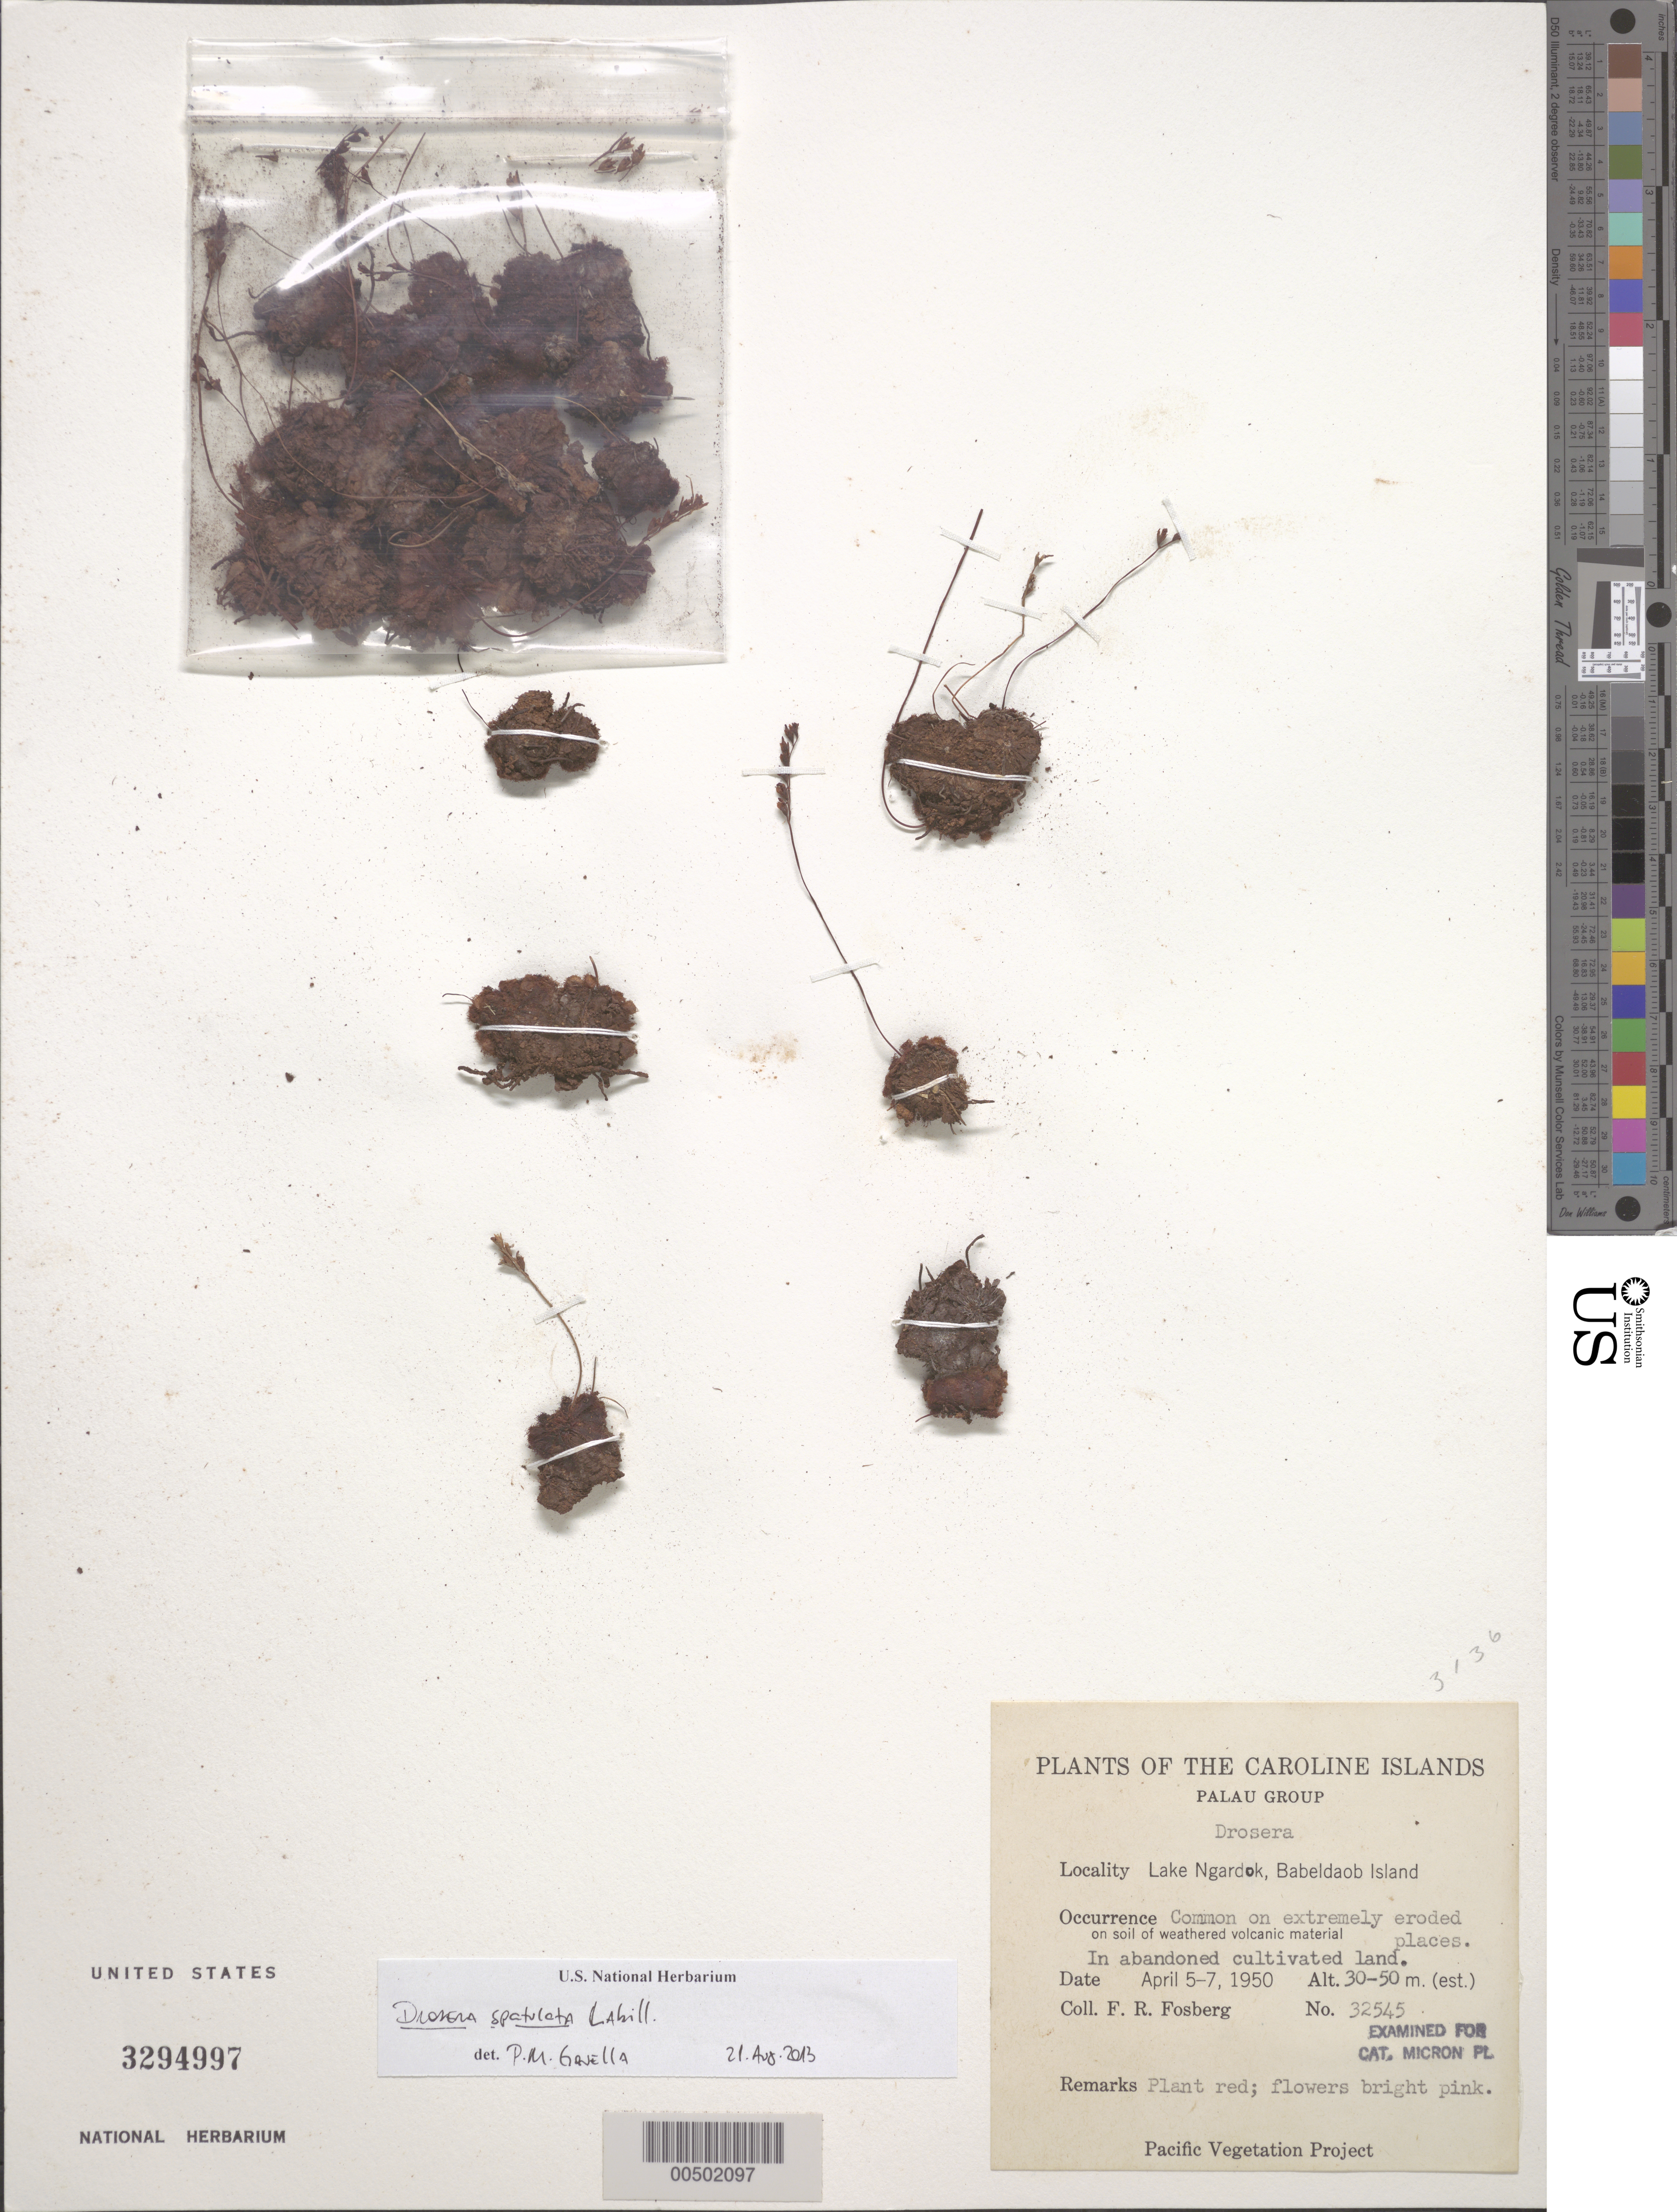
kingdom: Plantae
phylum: Tracheophyta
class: Magnoliopsida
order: Caryophyllales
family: Droseraceae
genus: Drosera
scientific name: Drosera spatulata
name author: Labill.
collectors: F. R. Fosberg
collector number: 32545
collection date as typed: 05 Apr 1950 to 07 Apr 1950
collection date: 1950-04-05/1950-04-07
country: Palau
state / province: Melekeok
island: Babeldaob [Babelthuap]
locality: Lake Ngardok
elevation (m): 30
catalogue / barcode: US 3294997